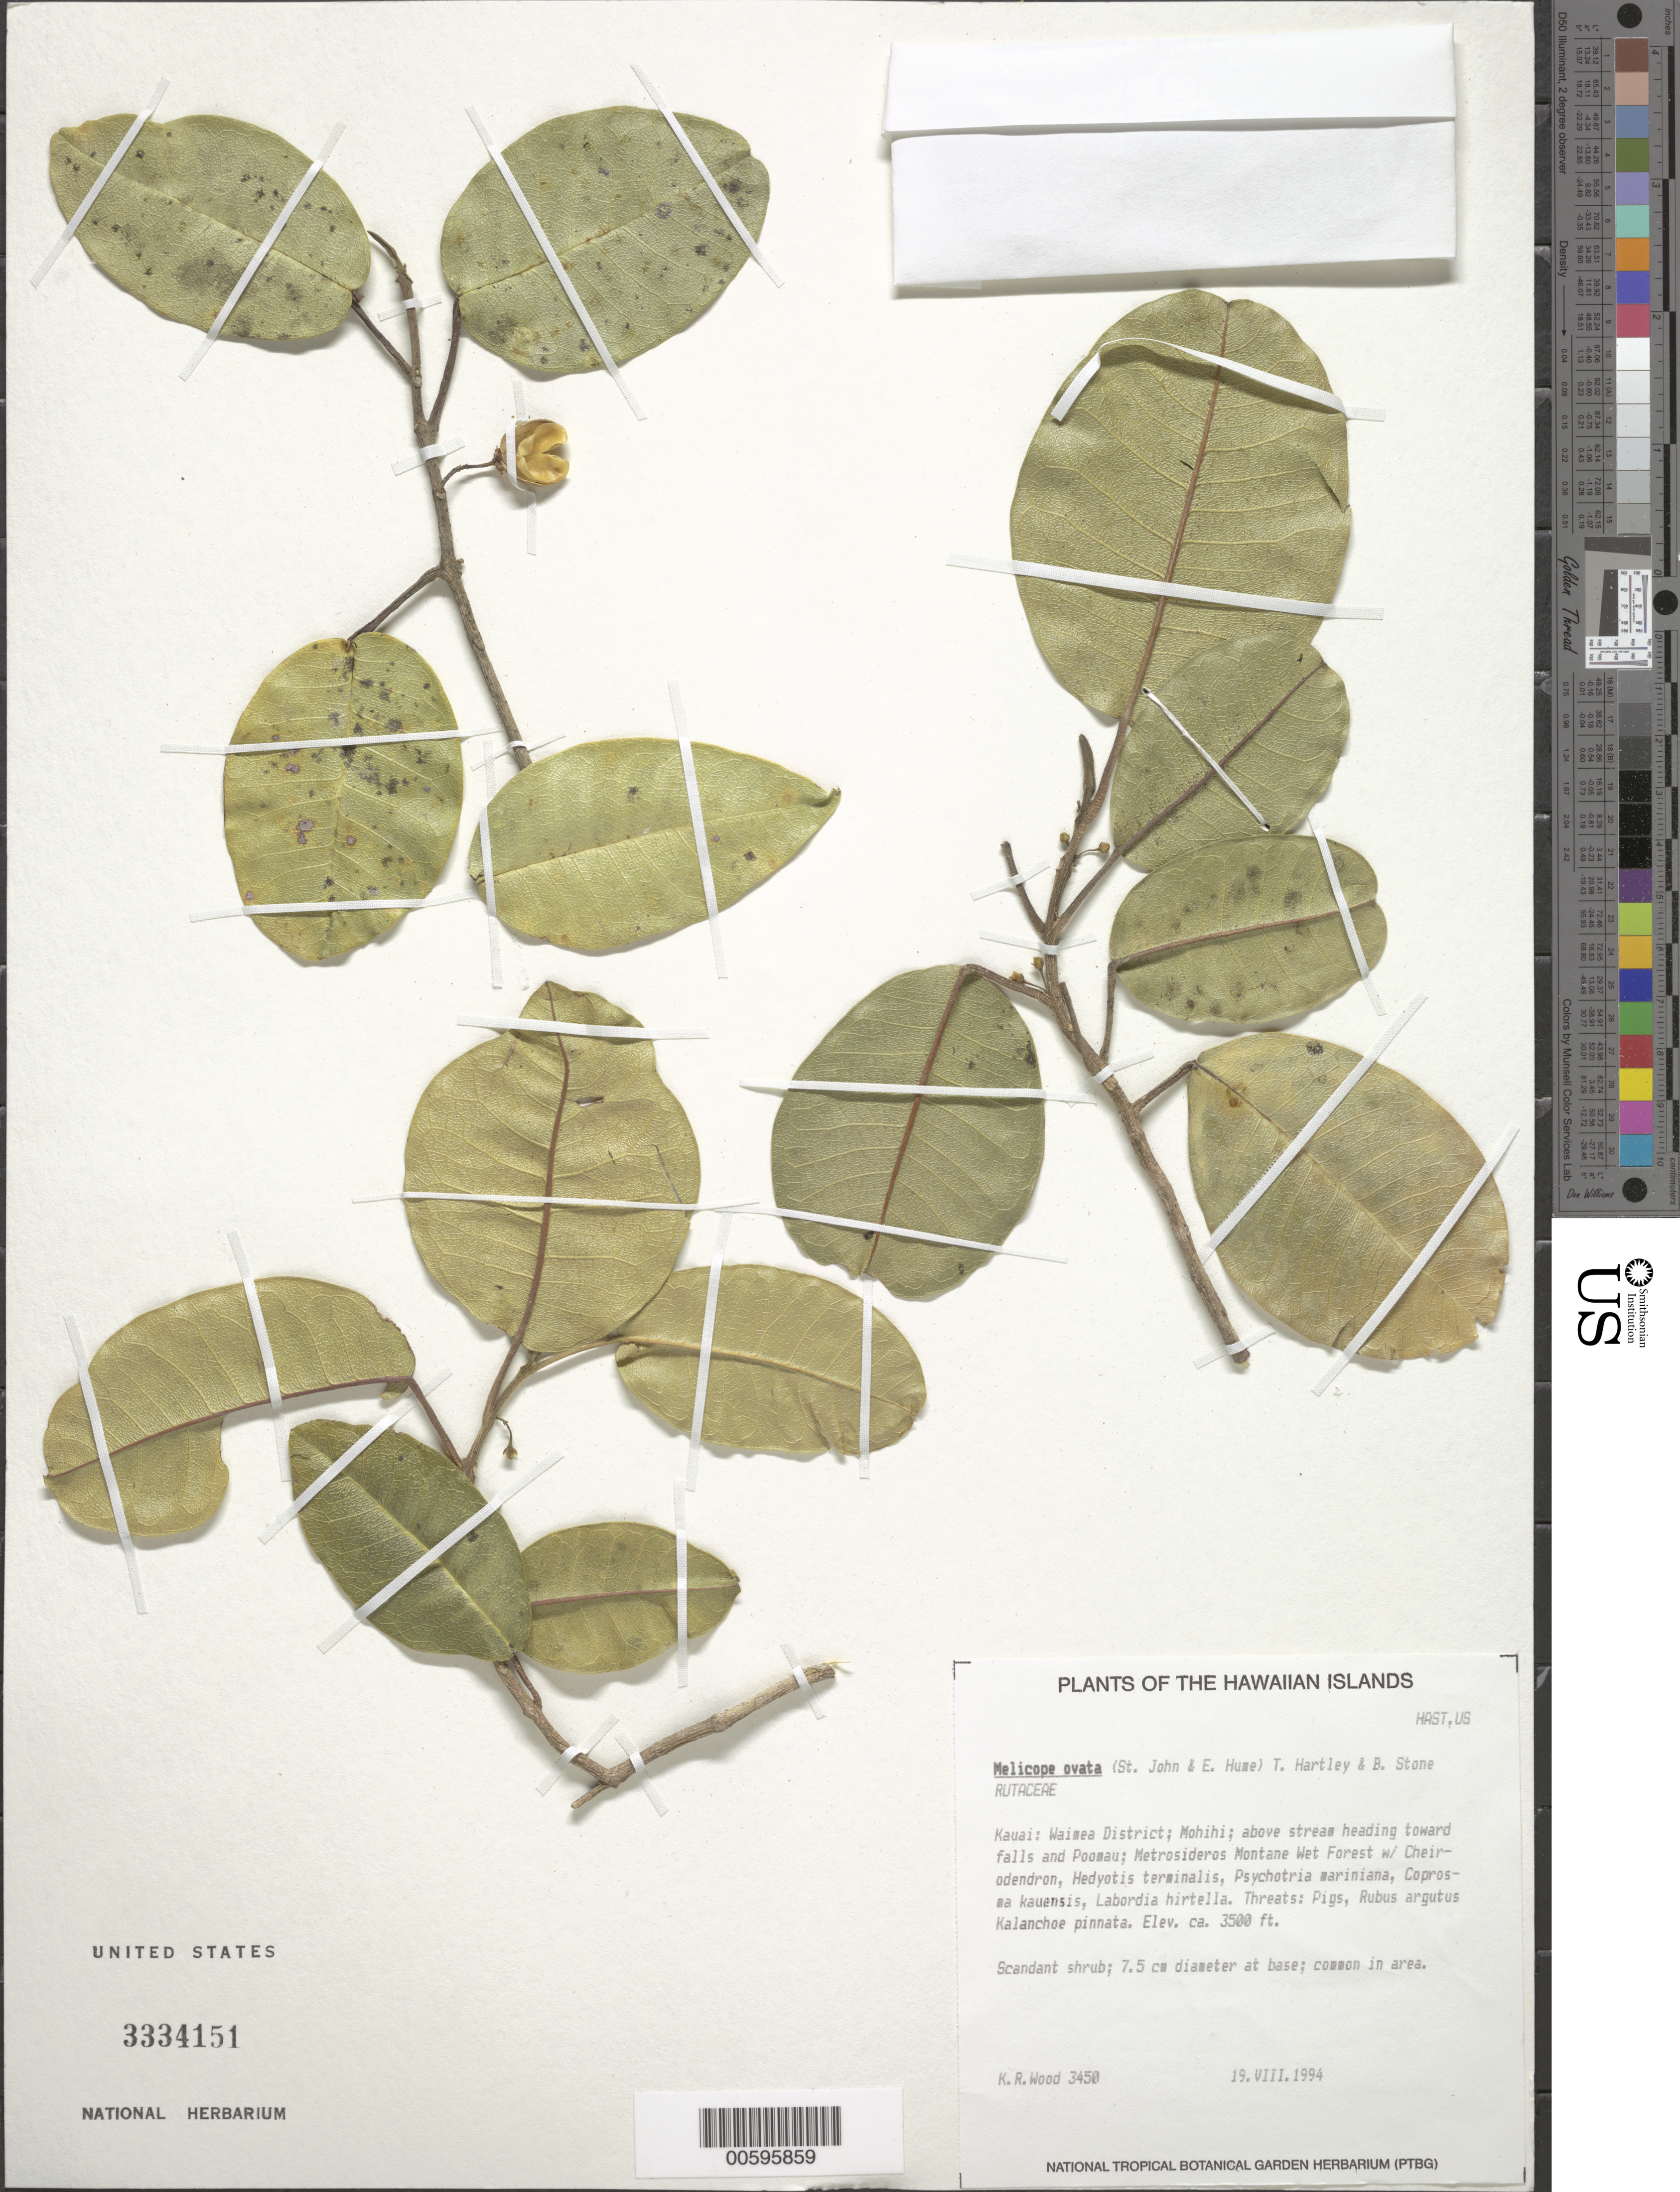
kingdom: Plantae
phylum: Tracheophyta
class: Magnoliopsida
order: Sapindales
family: Rutaceae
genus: Melicope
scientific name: Melicope ovata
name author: (H. St. John & E.P. Hume) T.G. Hartley & B.C. Stone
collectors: K. R. Wood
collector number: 3450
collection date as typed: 19 Aug 1994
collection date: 1994-08-19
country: United States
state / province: Hawaii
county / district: Kauai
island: Kaua'i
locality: Waimea District; Mohihi; above stream heading toward falls and Poomau.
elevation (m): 1067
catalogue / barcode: US 3334151